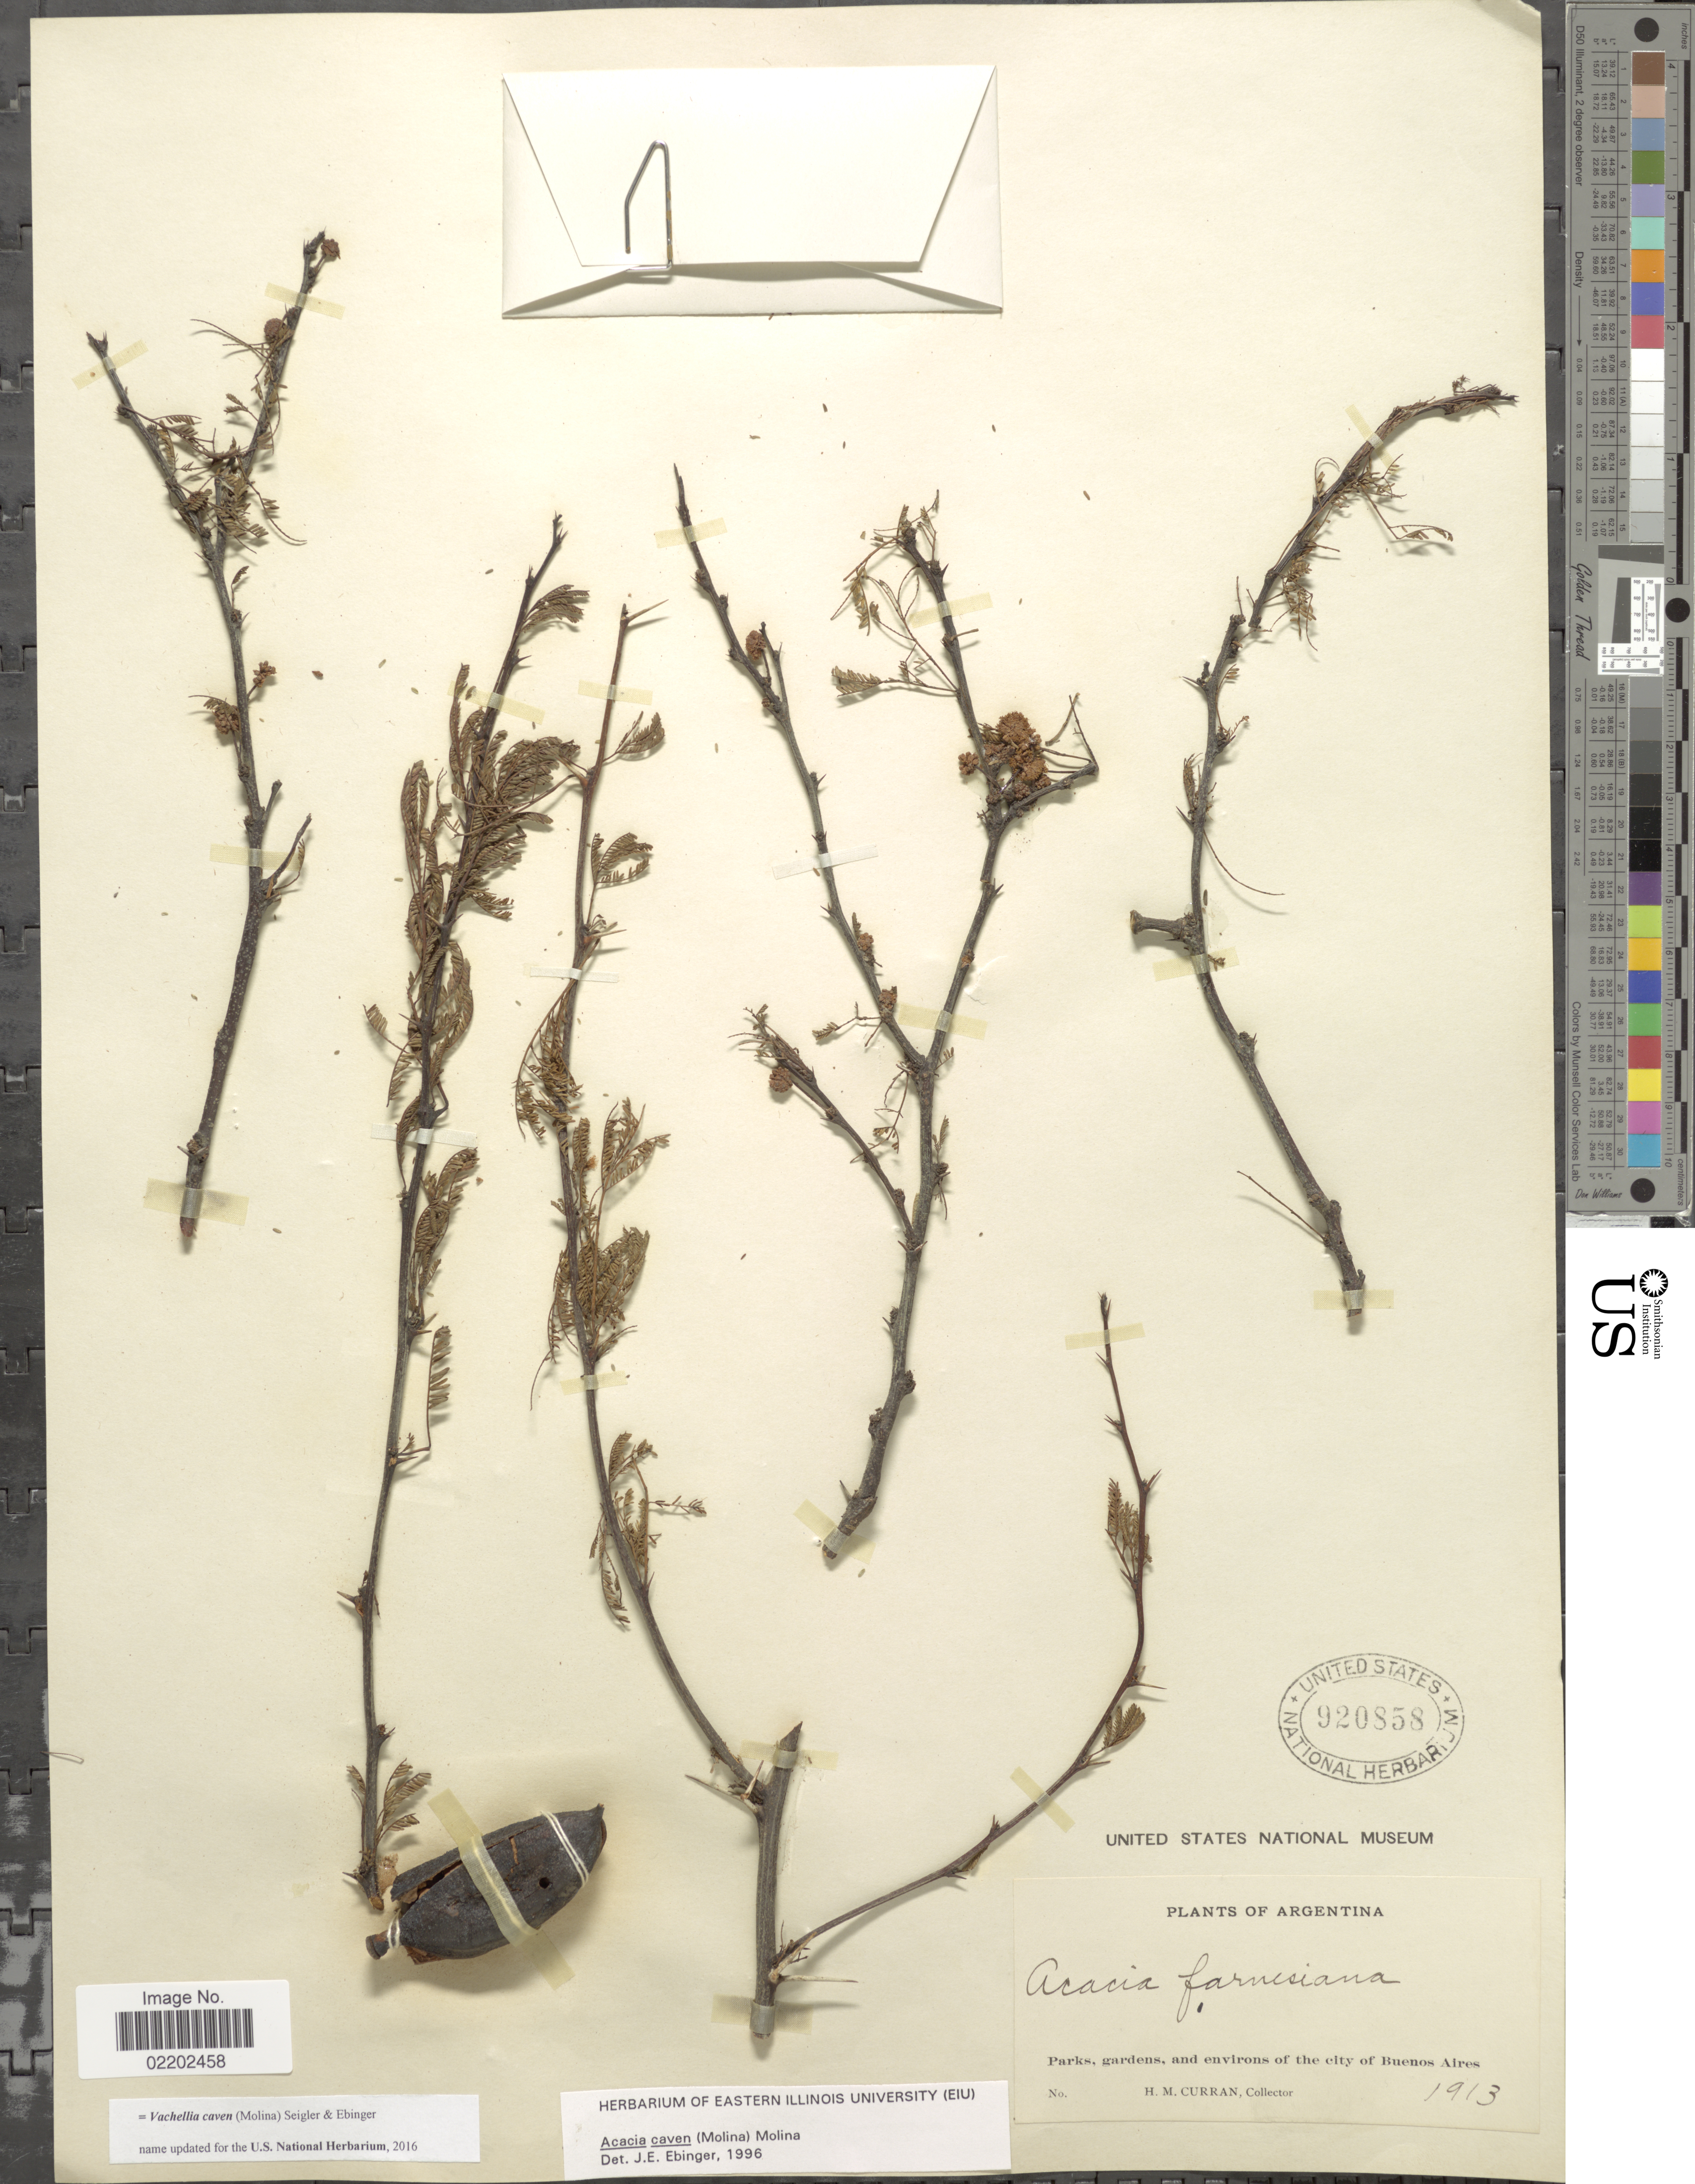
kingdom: Plantae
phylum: Tracheophyta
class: Magnoliopsida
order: Fabales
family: Fabaceae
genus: Vachellia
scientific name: Vachellia caven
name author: (Molina) Seigler & Ebinger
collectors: H. M. Curran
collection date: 1913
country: Argentina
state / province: Buenos Aires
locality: Parks, gardens, and environs of the city of Buenos Aires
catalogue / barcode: US 920858